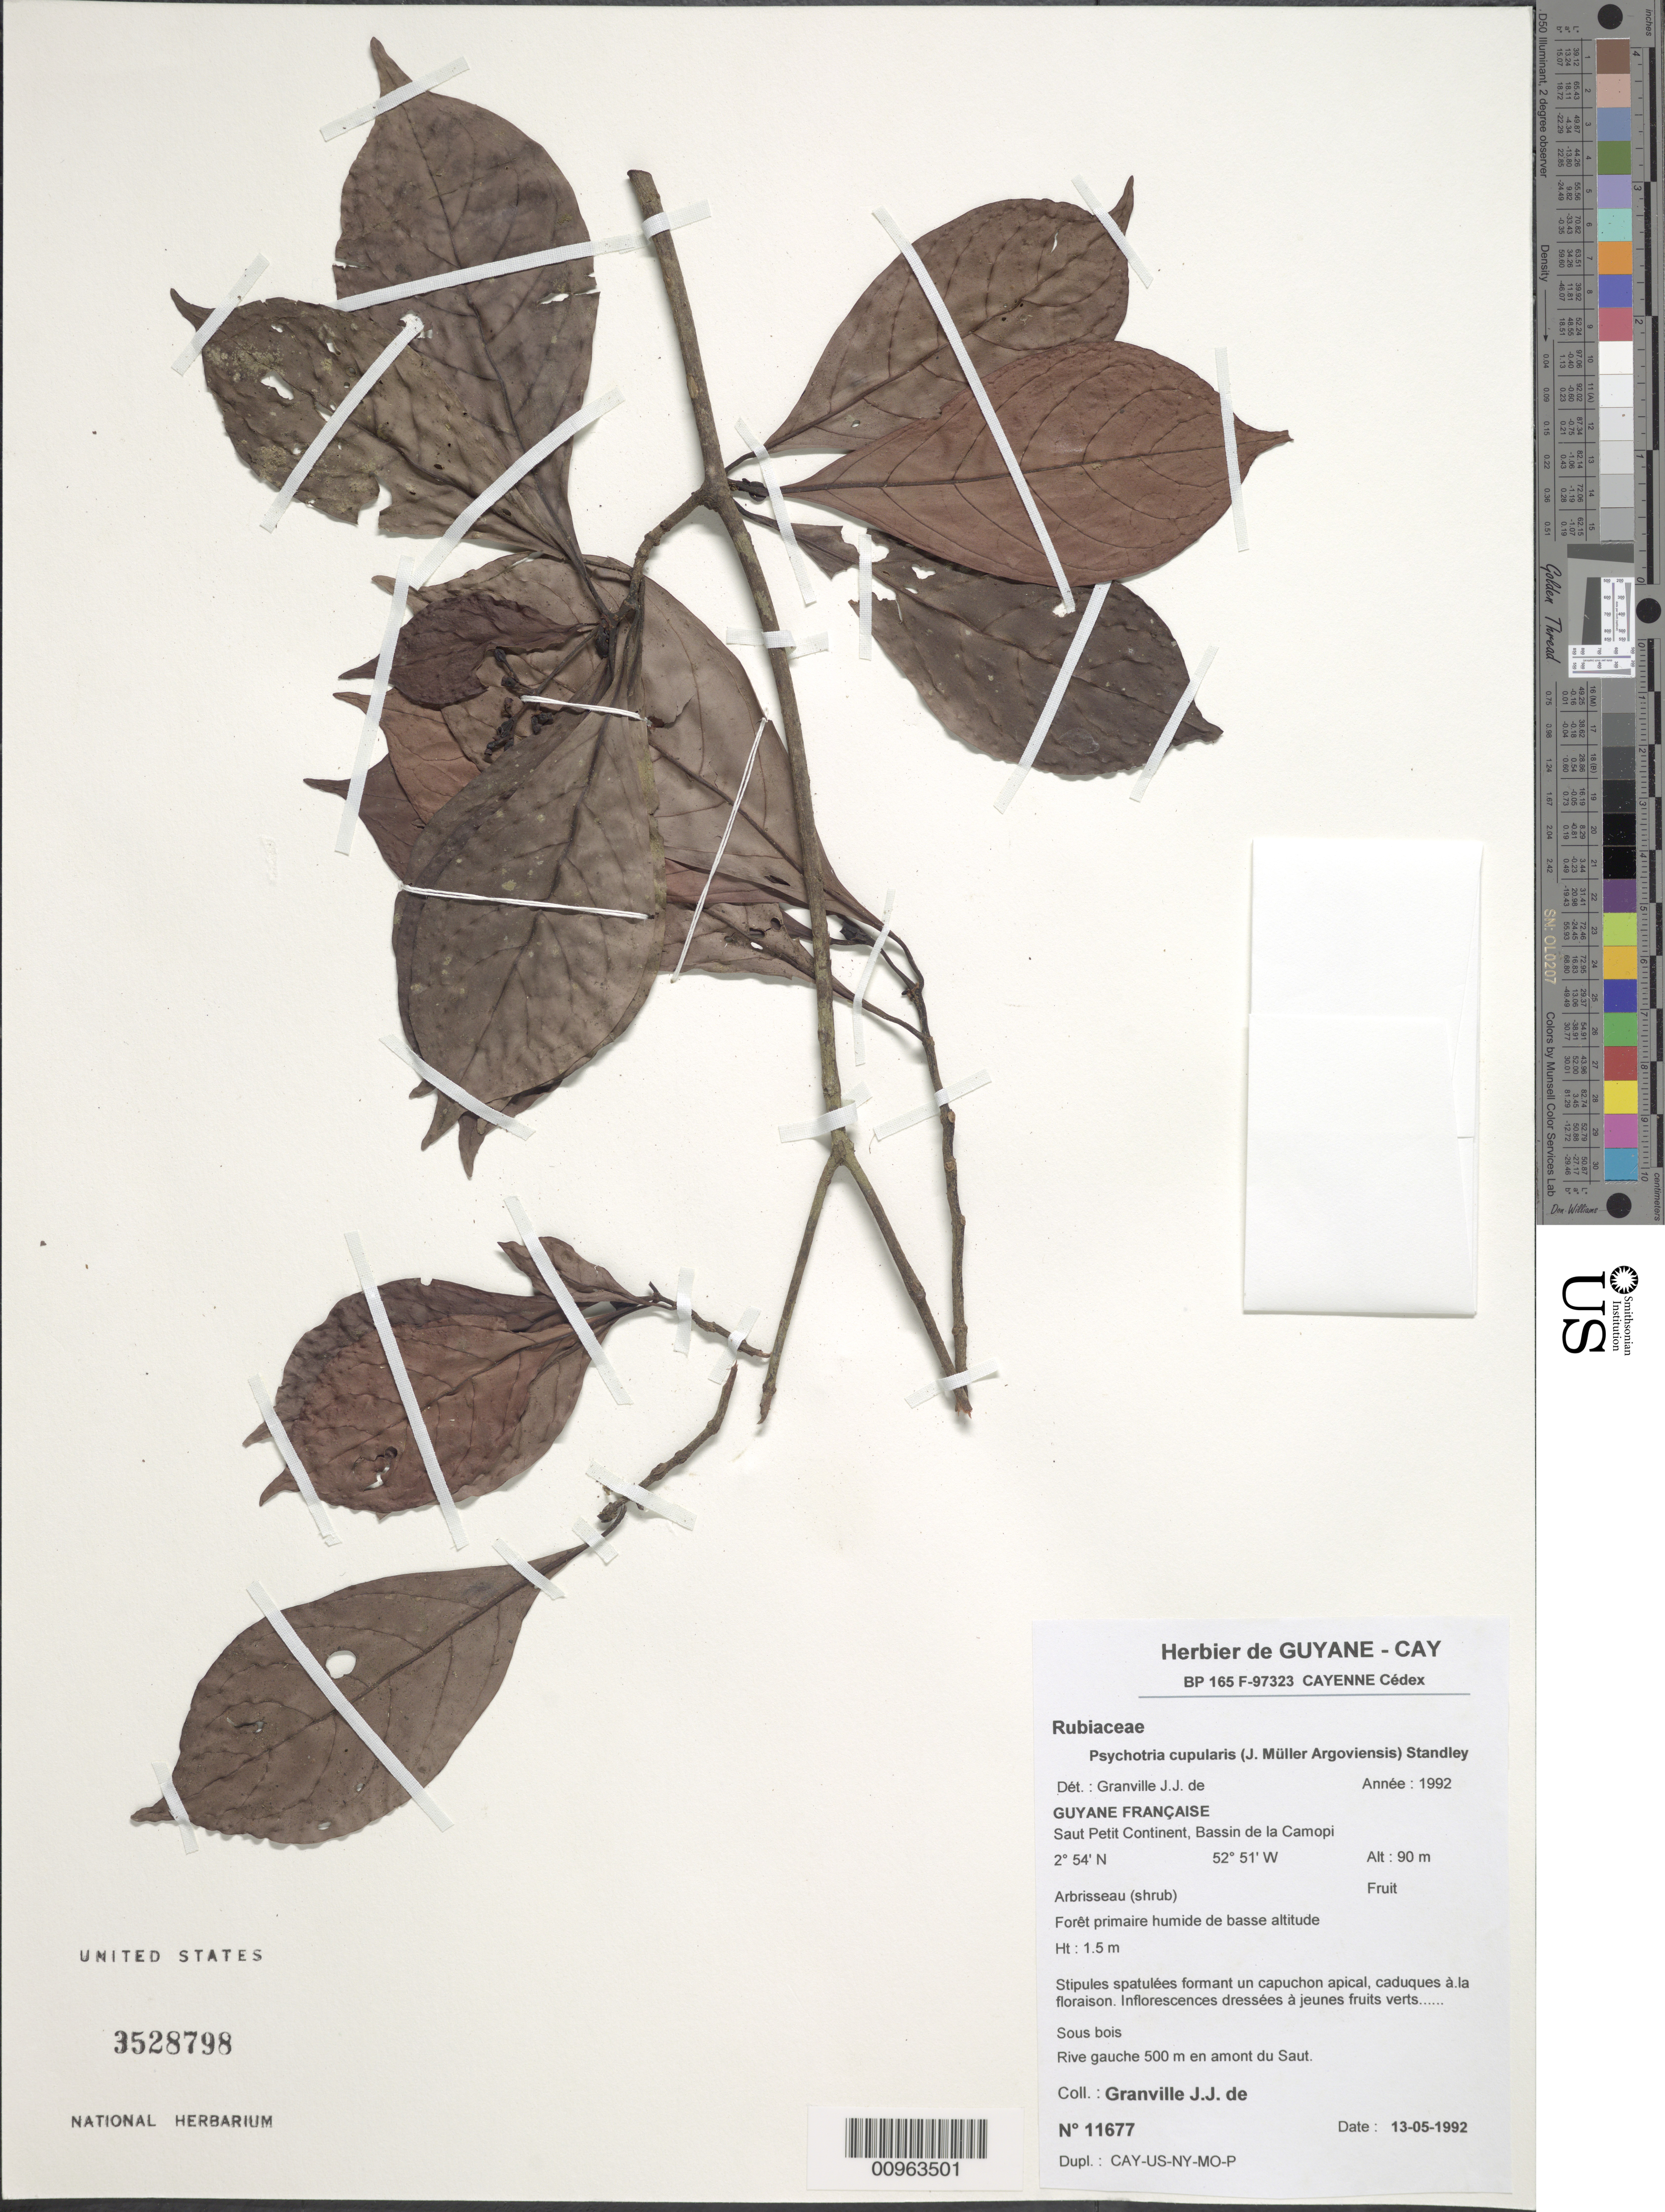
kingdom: Plantae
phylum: Tracheophyta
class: Magnoliopsida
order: Gentianales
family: Rubiaceae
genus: Psychotria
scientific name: Psychotria cupularis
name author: (Müll. Arg.) Standl.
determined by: Granville, J. J. de, (CAY), Institut de Recherche pour le Developpement (IRD) (FRENCH GUIANA)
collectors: J.-J. de Granville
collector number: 11677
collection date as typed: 13-May-92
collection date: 1992-05-13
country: French Guiana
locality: Saut Petit Continent, Bassin de la Camopi. Rive gauche 500m en amont du Saut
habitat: Foret primaire humide de basse altitude. Sous bois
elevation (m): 90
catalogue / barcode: US 3528798